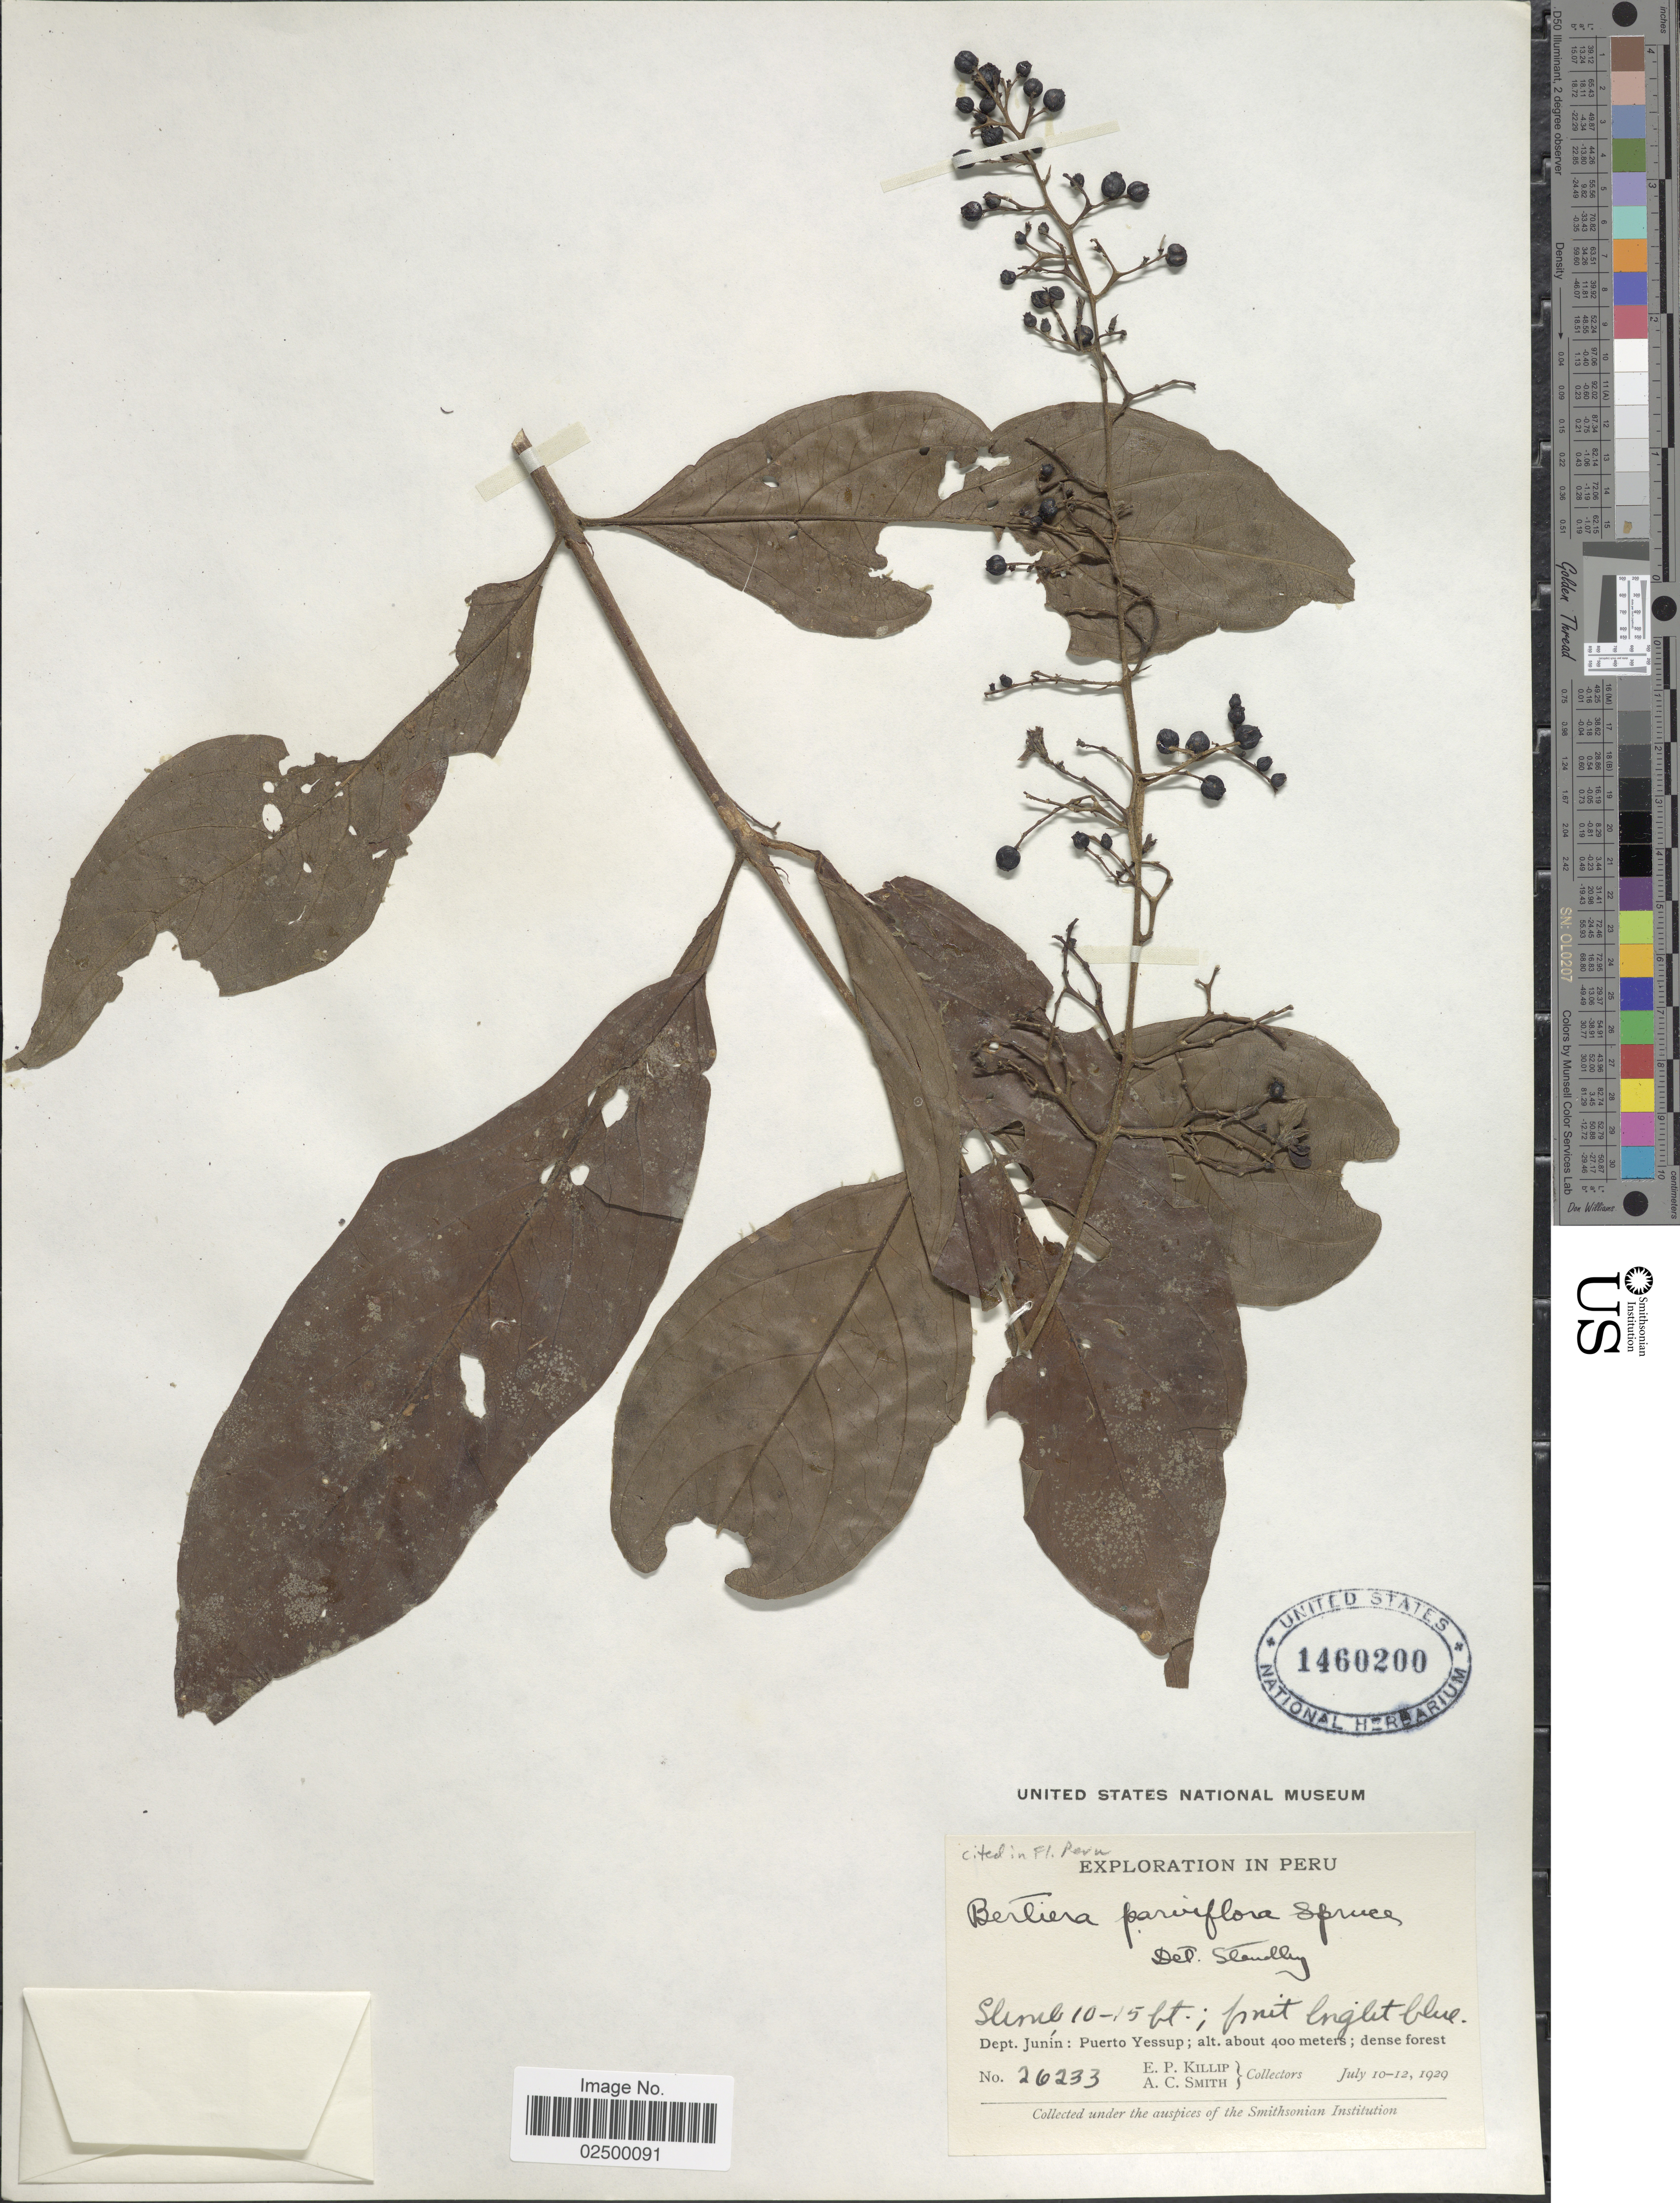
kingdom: Plantae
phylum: Tracheophyta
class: Magnoliopsida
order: Gentianales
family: Rubiaceae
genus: Bertiera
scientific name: Bertiera parviflora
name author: Spruce ex K. Schum.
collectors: E. P. Killip & A. C. Smith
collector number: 26233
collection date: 1929-07-10/1929-07-12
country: Peru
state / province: Junín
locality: Puerto Yessup; dense forest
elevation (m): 400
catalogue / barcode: US 1460200